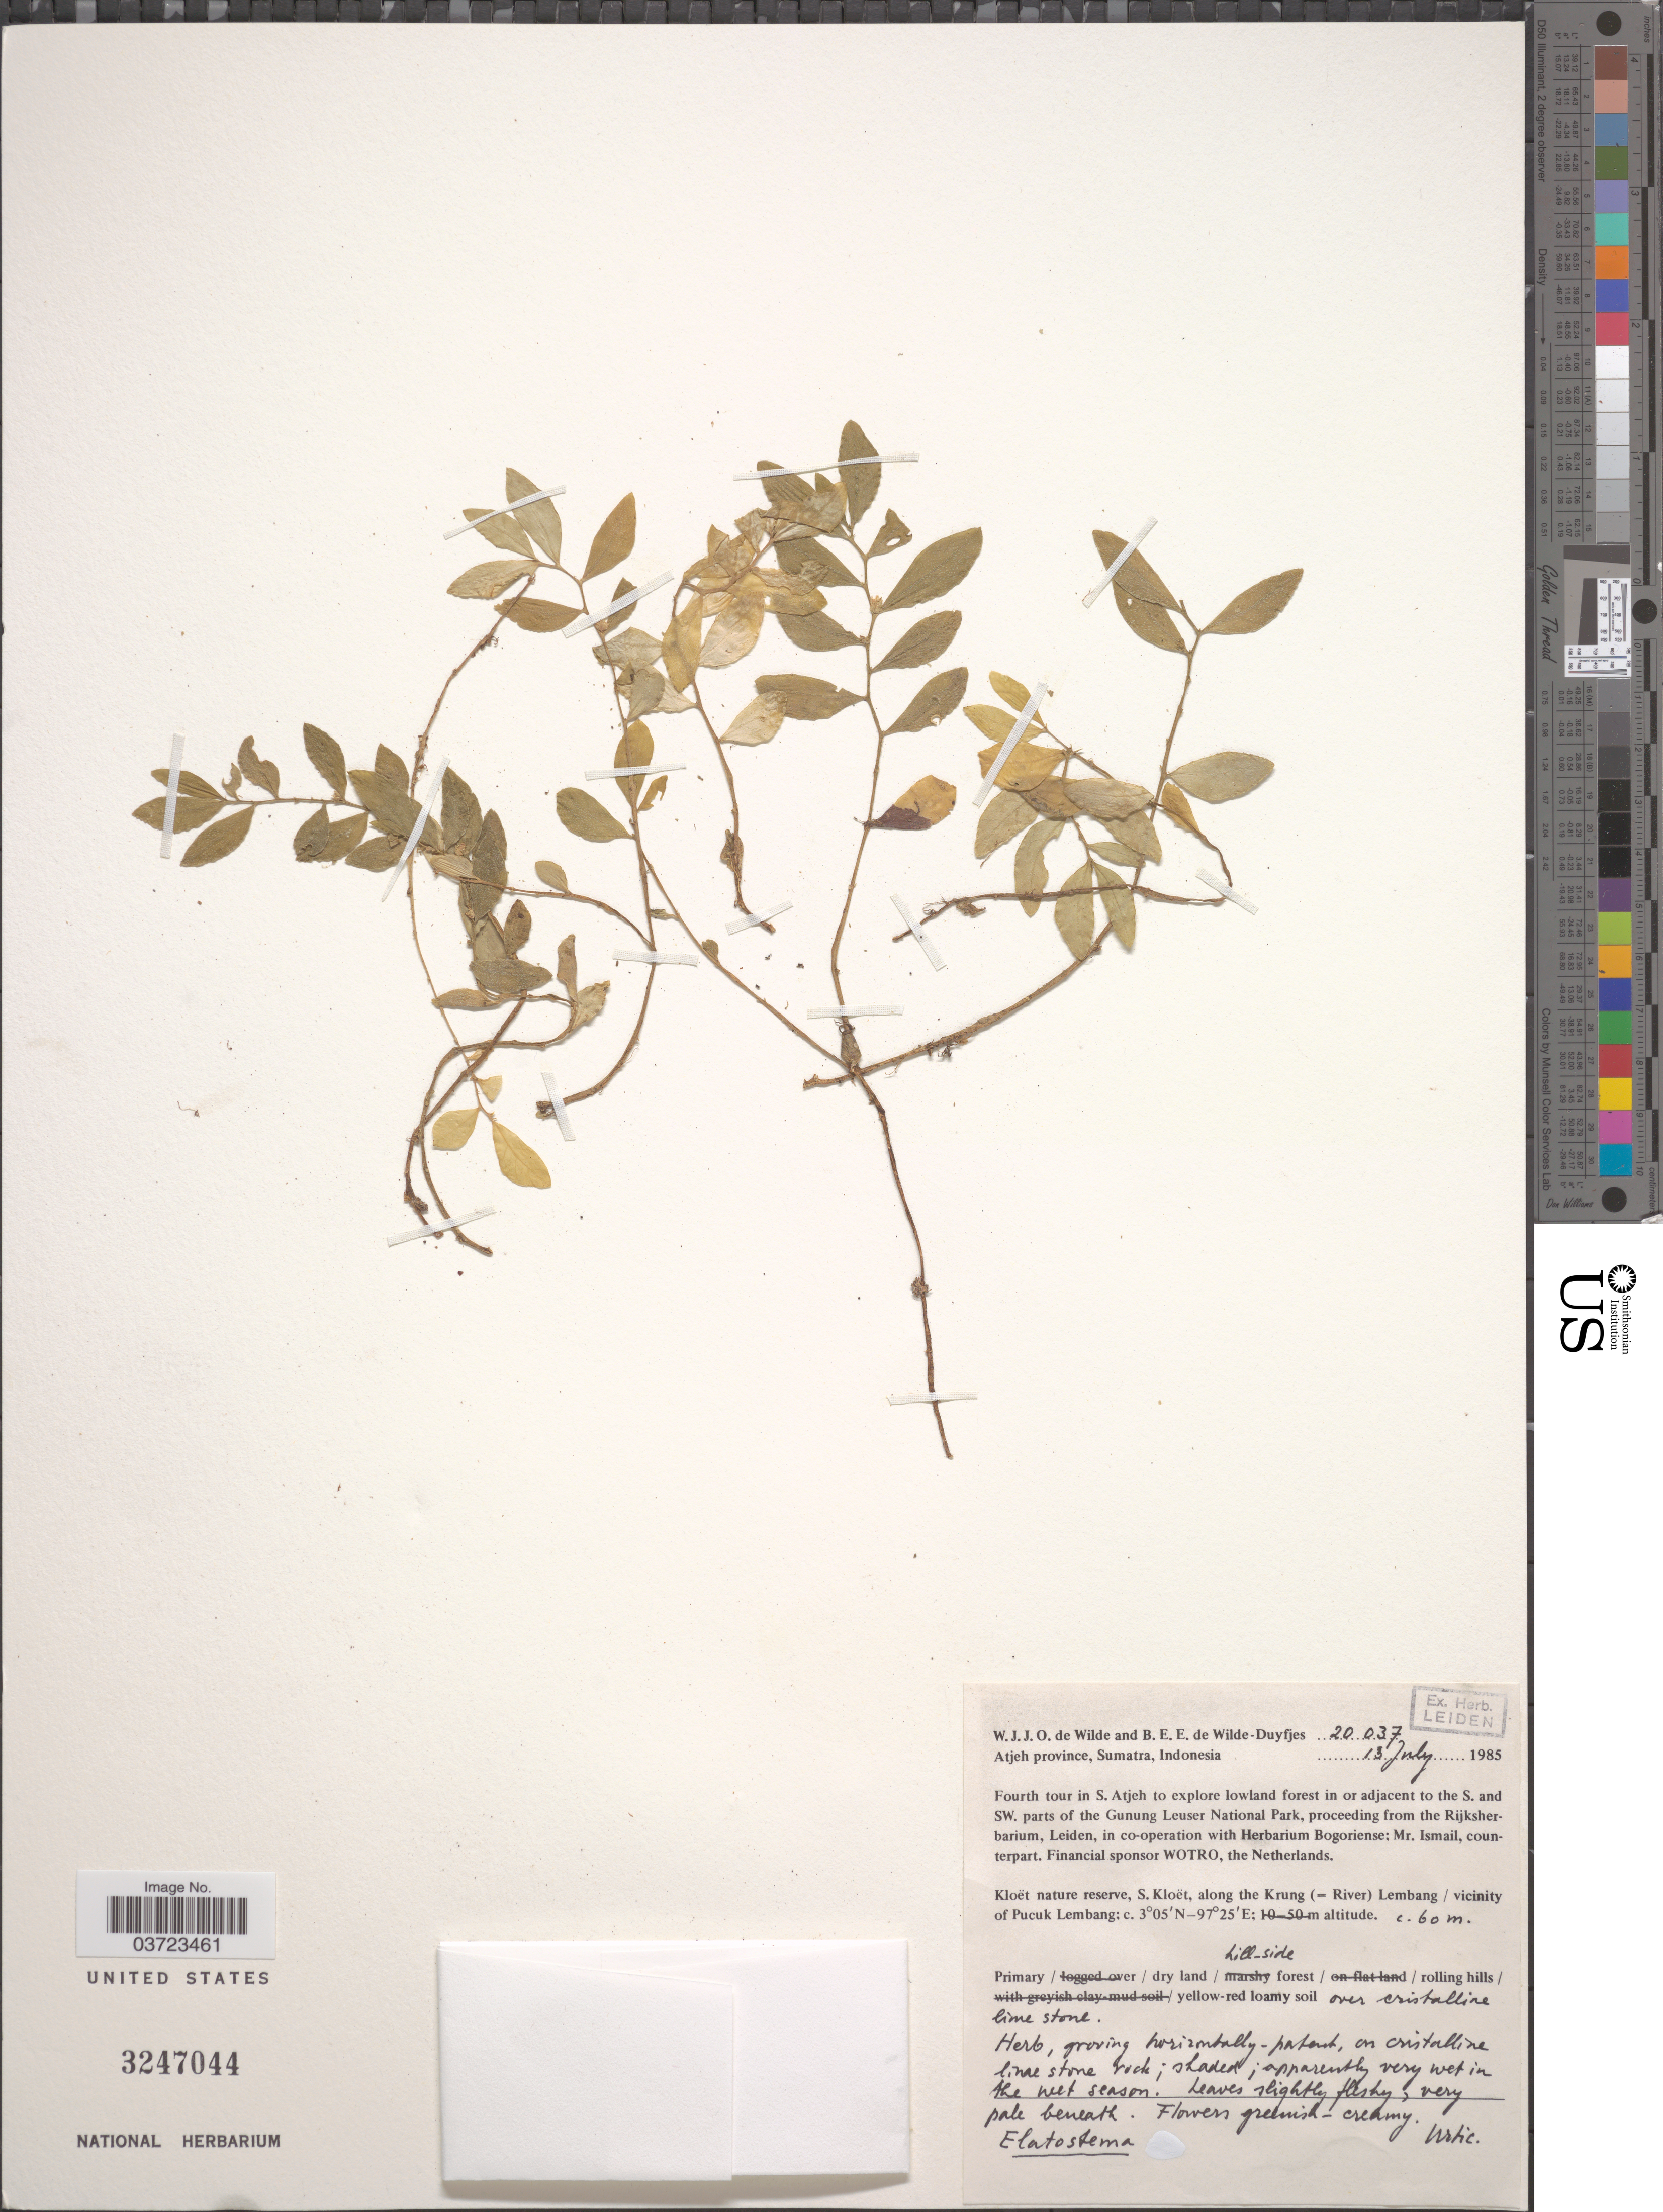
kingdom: Plantae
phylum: Tracheophyta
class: Magnoliopsida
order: Rosales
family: Urticaceae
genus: Elatostema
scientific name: Elatostema sp.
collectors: W. J. de Wilde & B. E. de Wilde-Duyfjes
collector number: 20037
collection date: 1985-07-13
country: Indonesia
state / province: Sumatra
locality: Atjeh Province. Fourth tour in S. Atjeh to explore lowland forest in or adjacent to the S. and SW. parts of the Gunung Leuser National Park. Kloët nature reserve, S. Kloët, along the Krung (=River) Lembang/ vicinity of Pucuk Lembang.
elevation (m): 60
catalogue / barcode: US 3247044